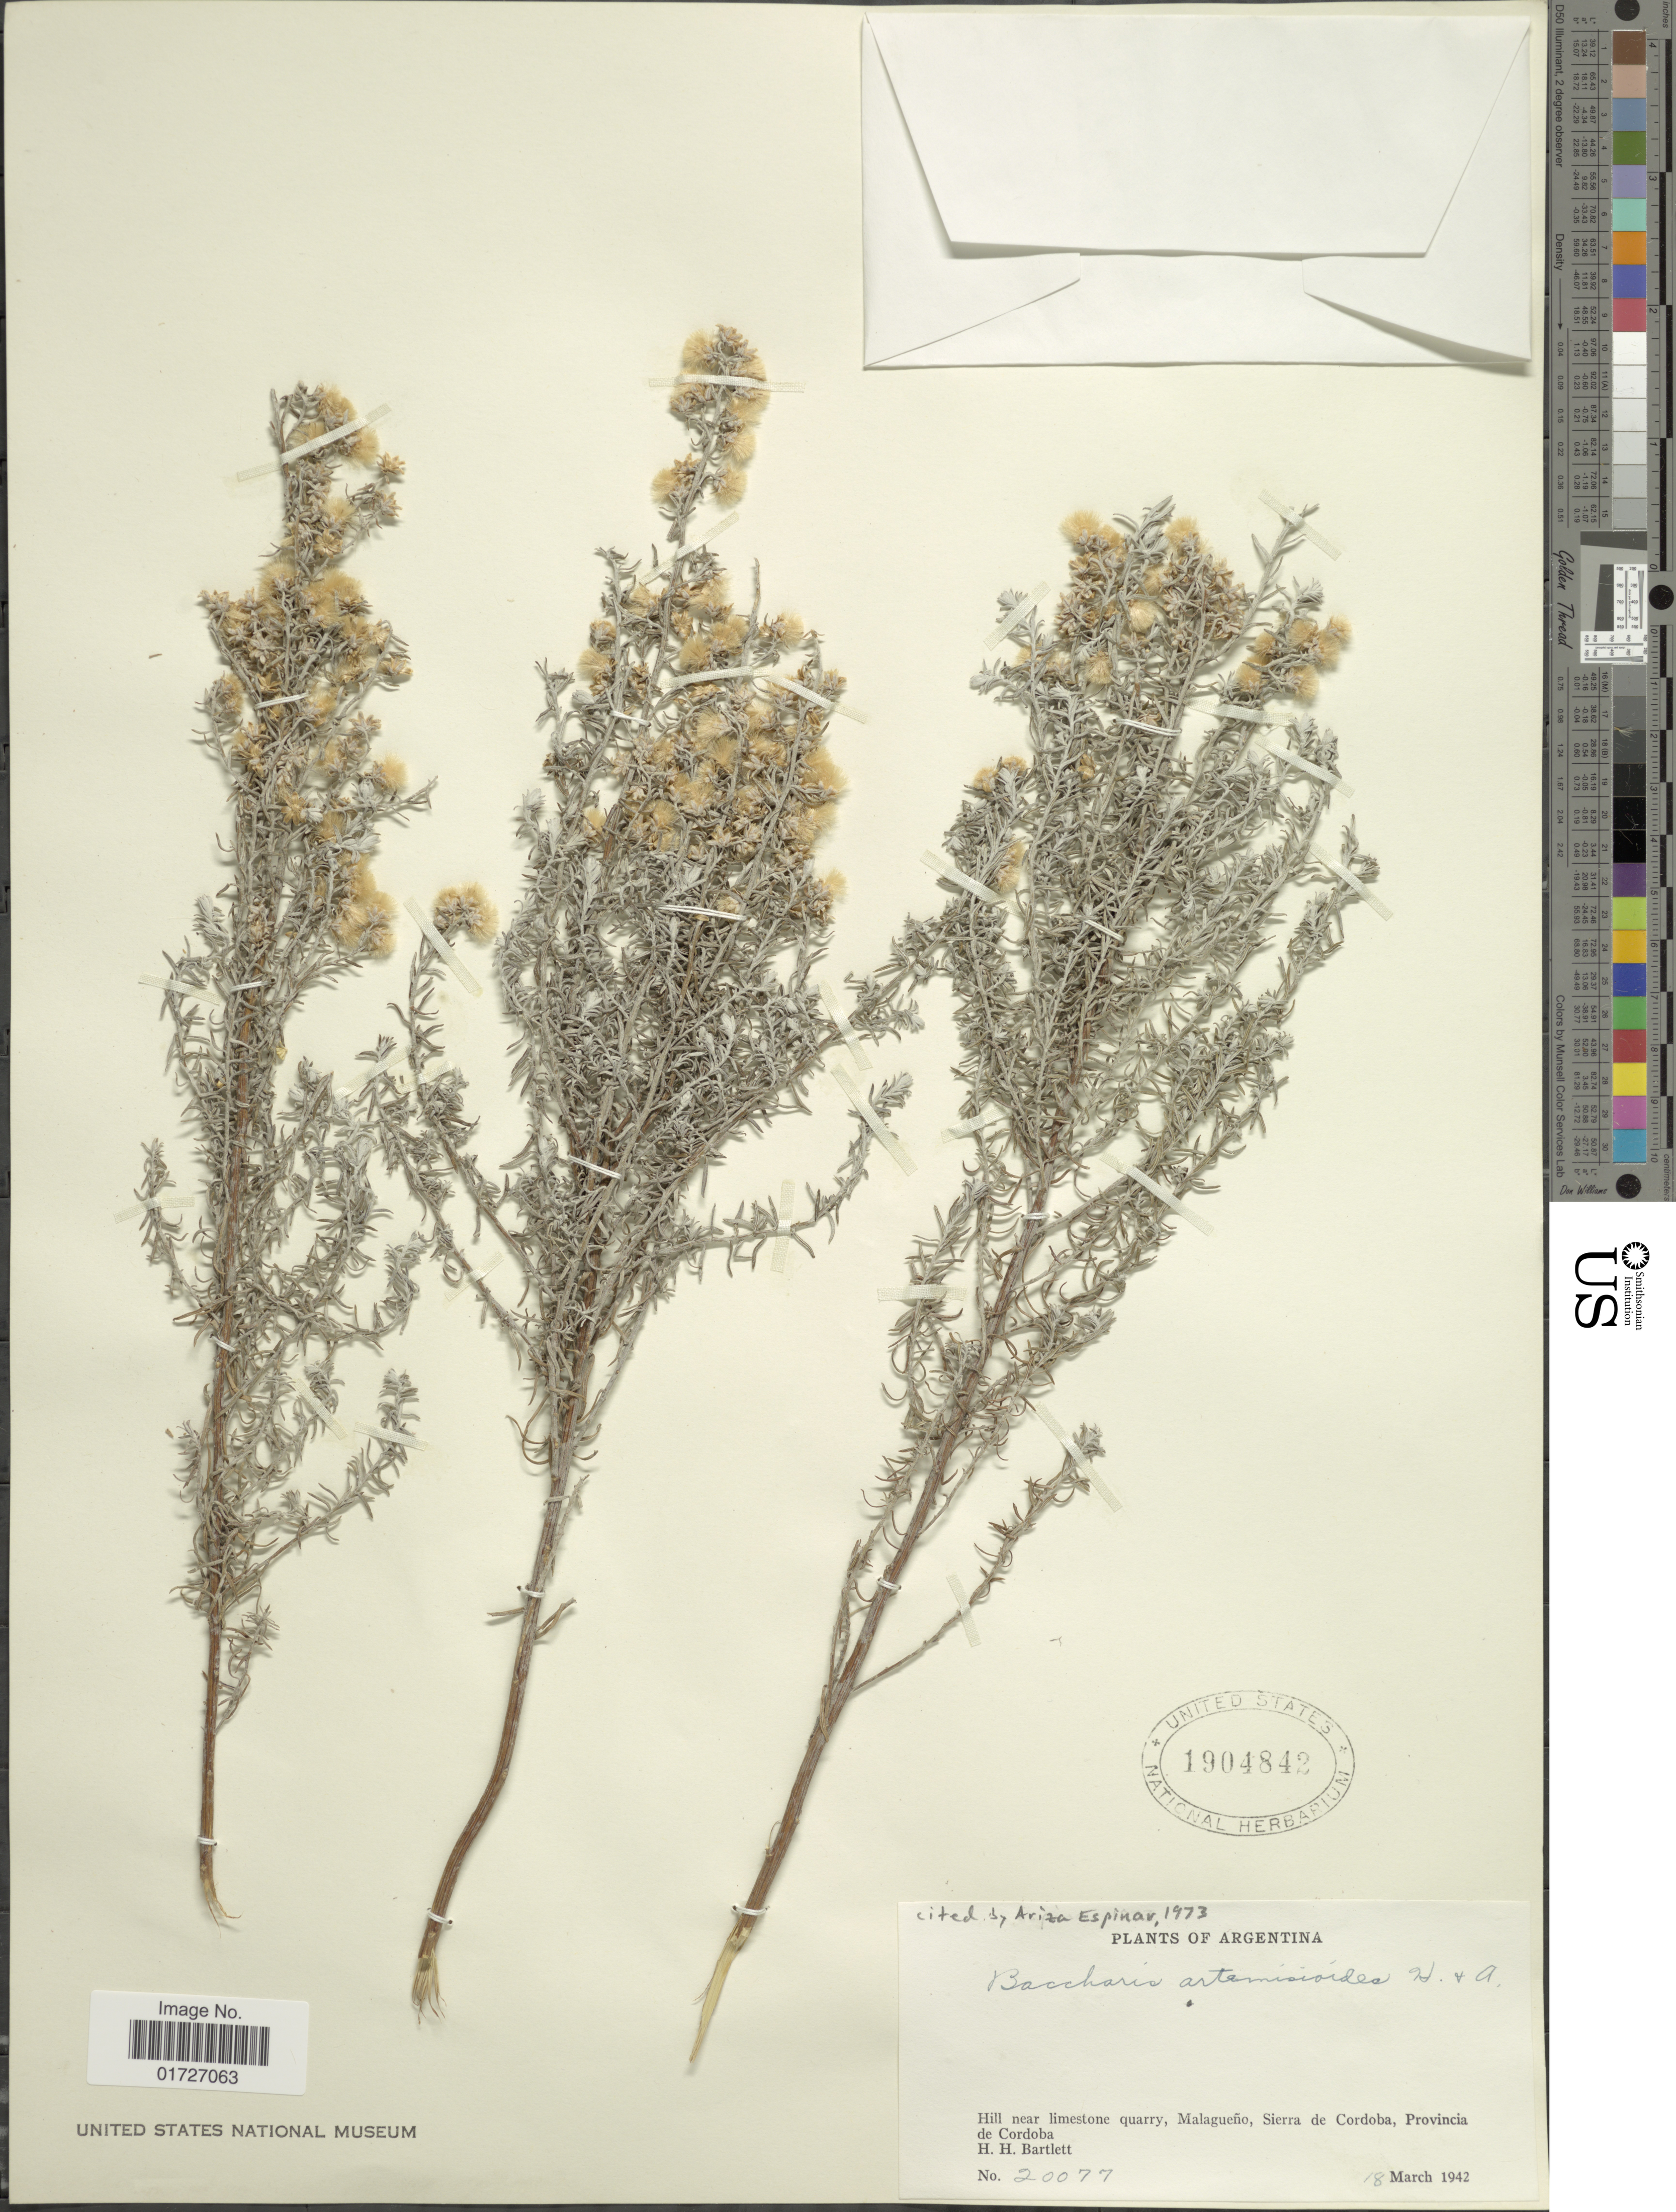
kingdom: Plantae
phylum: Tracheophyta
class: Magnoliopsida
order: Asterales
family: Asteraceae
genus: Baccharis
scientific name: Baccharis artemisioides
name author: Hook. & Arn.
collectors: H. H. Bartlett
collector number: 20077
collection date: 1942-03-18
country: Argentina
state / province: Cordoba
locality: Malagueno, Sierra de Cordoba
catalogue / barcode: US 1904842